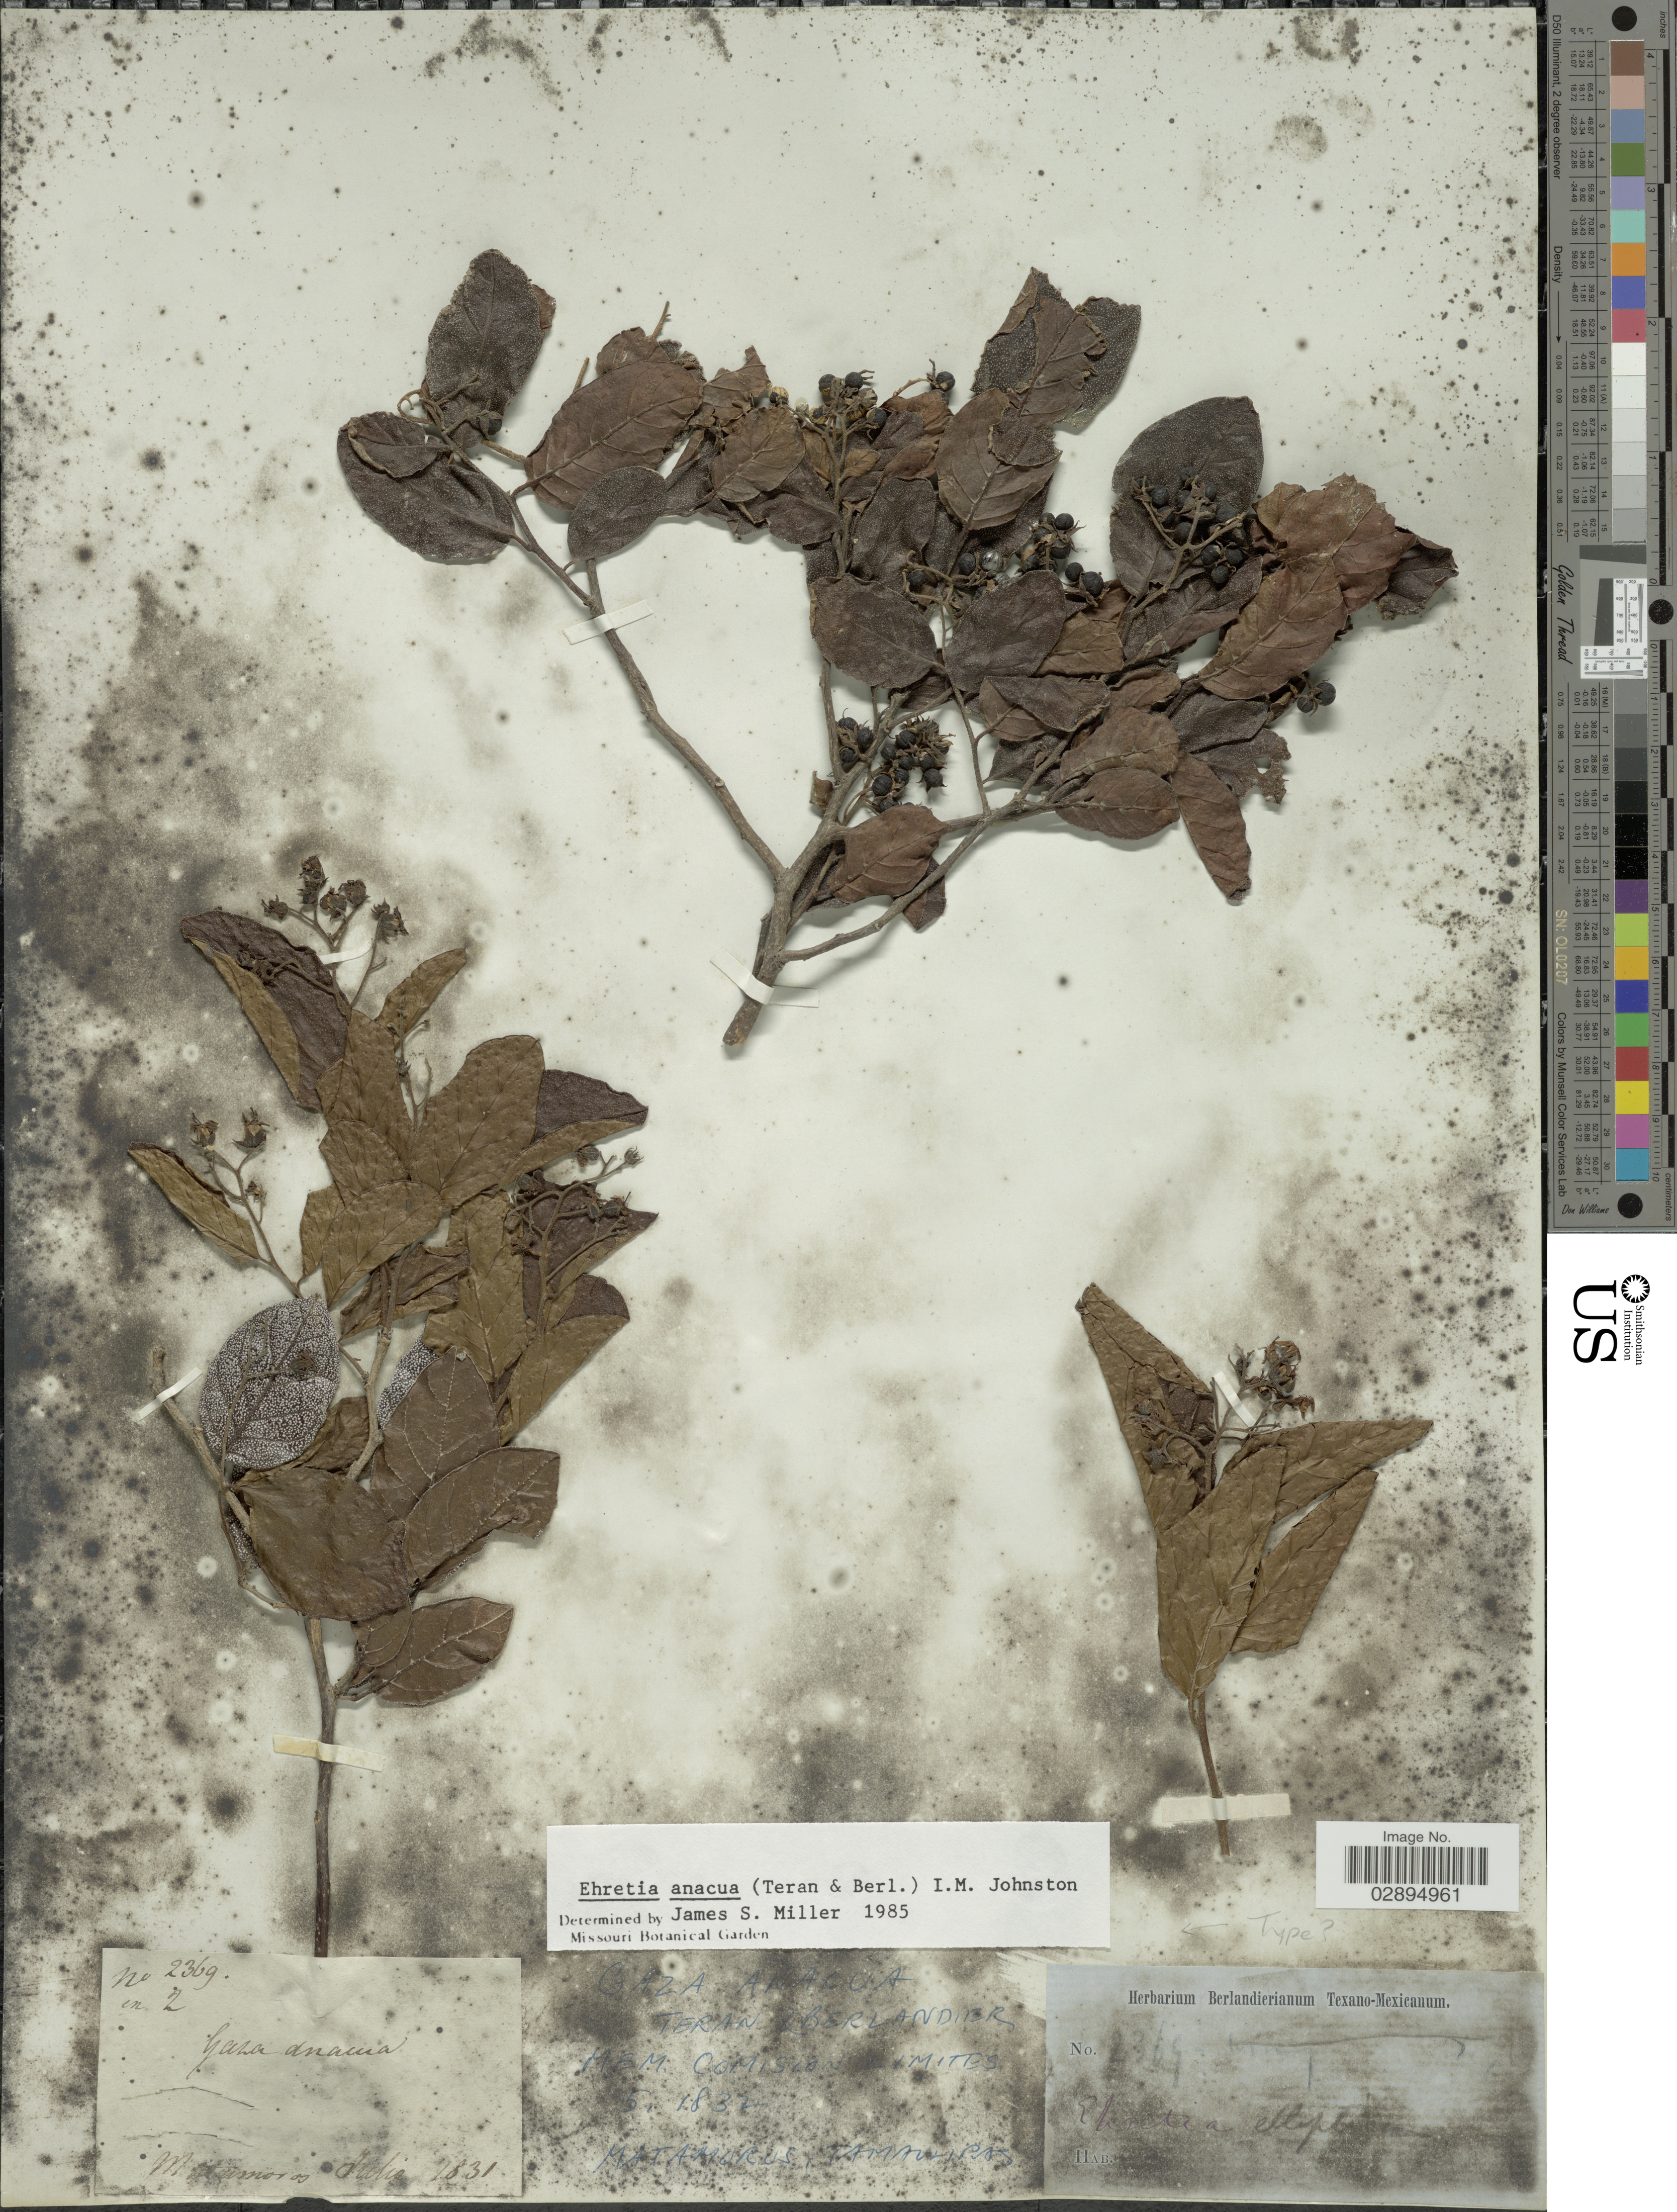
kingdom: Plantae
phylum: Tracheophyta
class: Magnoliopsida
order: Boraginales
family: Ehretiaceae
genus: Ehretia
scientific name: Ehretia anacua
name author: (Terán & Berland.) I.M. Johnst.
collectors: ex Herb. Berlandierianum Texano-Mexicanum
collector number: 2369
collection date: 1831-05/1832-05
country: Mexico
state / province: Tamaulipas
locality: Matamoros